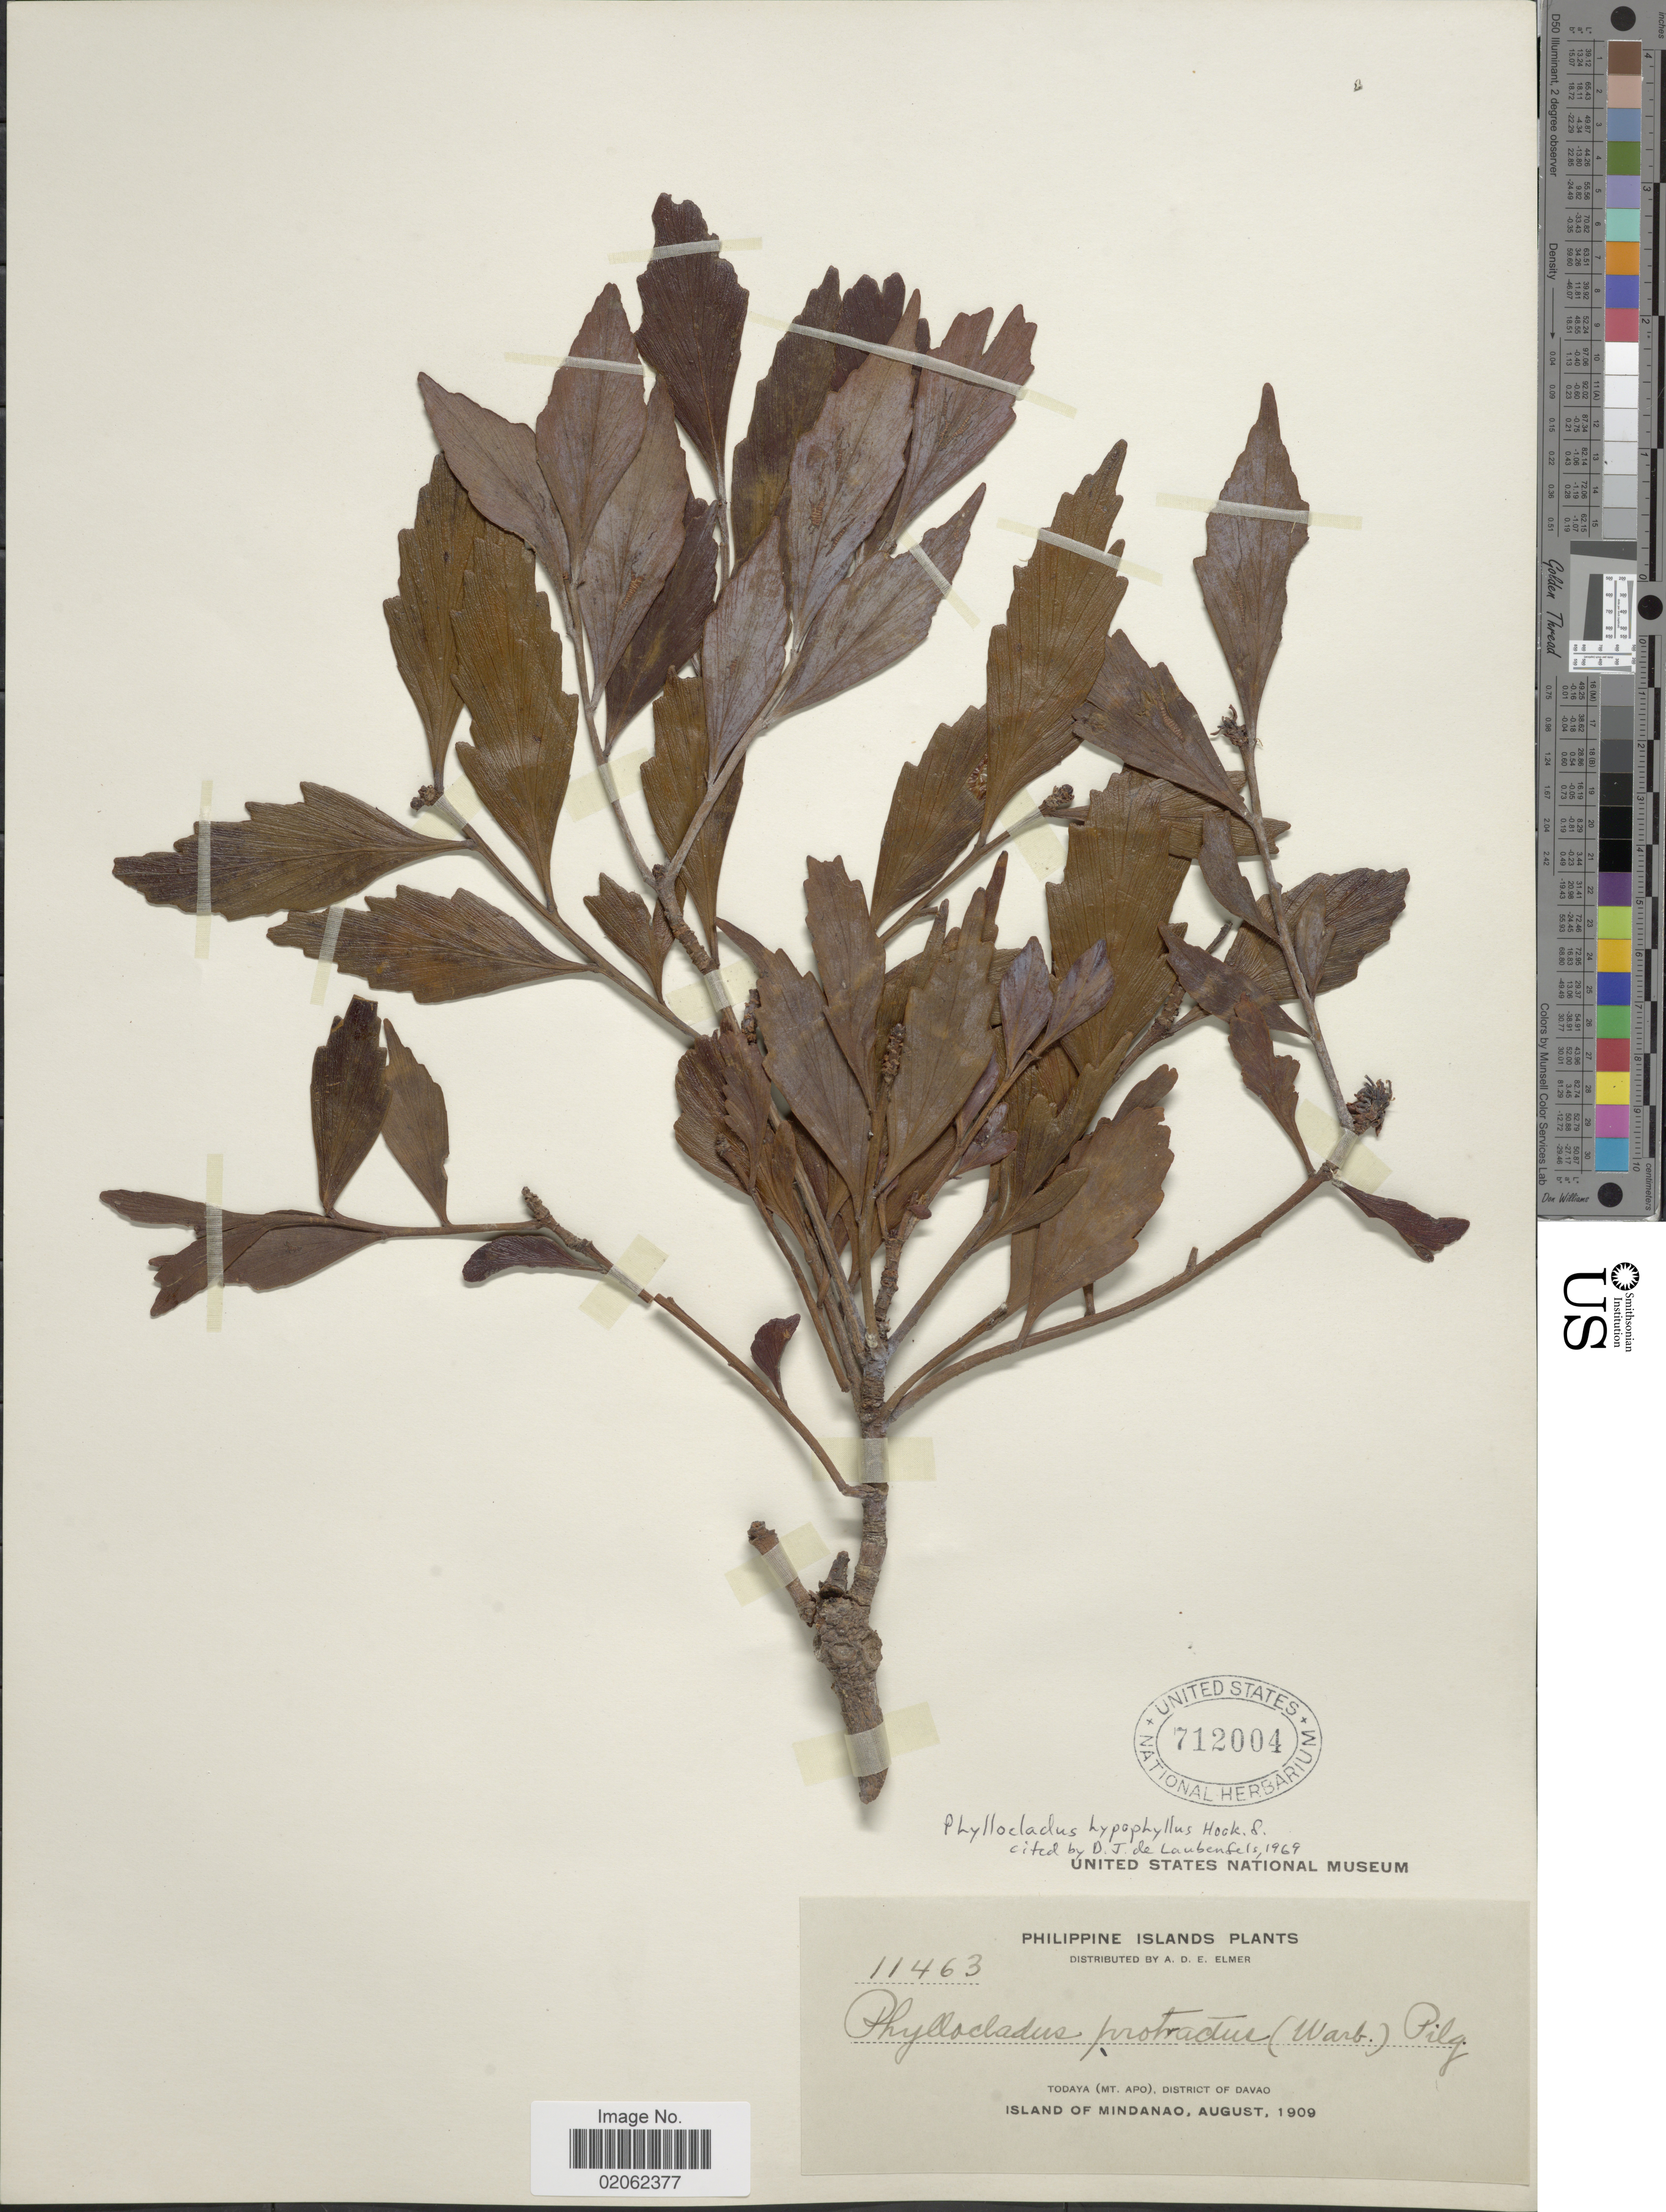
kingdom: Plantae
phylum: Tracheophyta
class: Pinopsida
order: Pinales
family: Phyllocladaceae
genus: Phyllocladus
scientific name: Phyllocladus hypophyllus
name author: Hook. f.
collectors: A. D. E. Elmer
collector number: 11463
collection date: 1909-08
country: Philippines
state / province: Davao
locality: Philippine Islands, Todaya (Mt Apo), District of Davao, Island of Mindanao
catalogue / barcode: US 712004